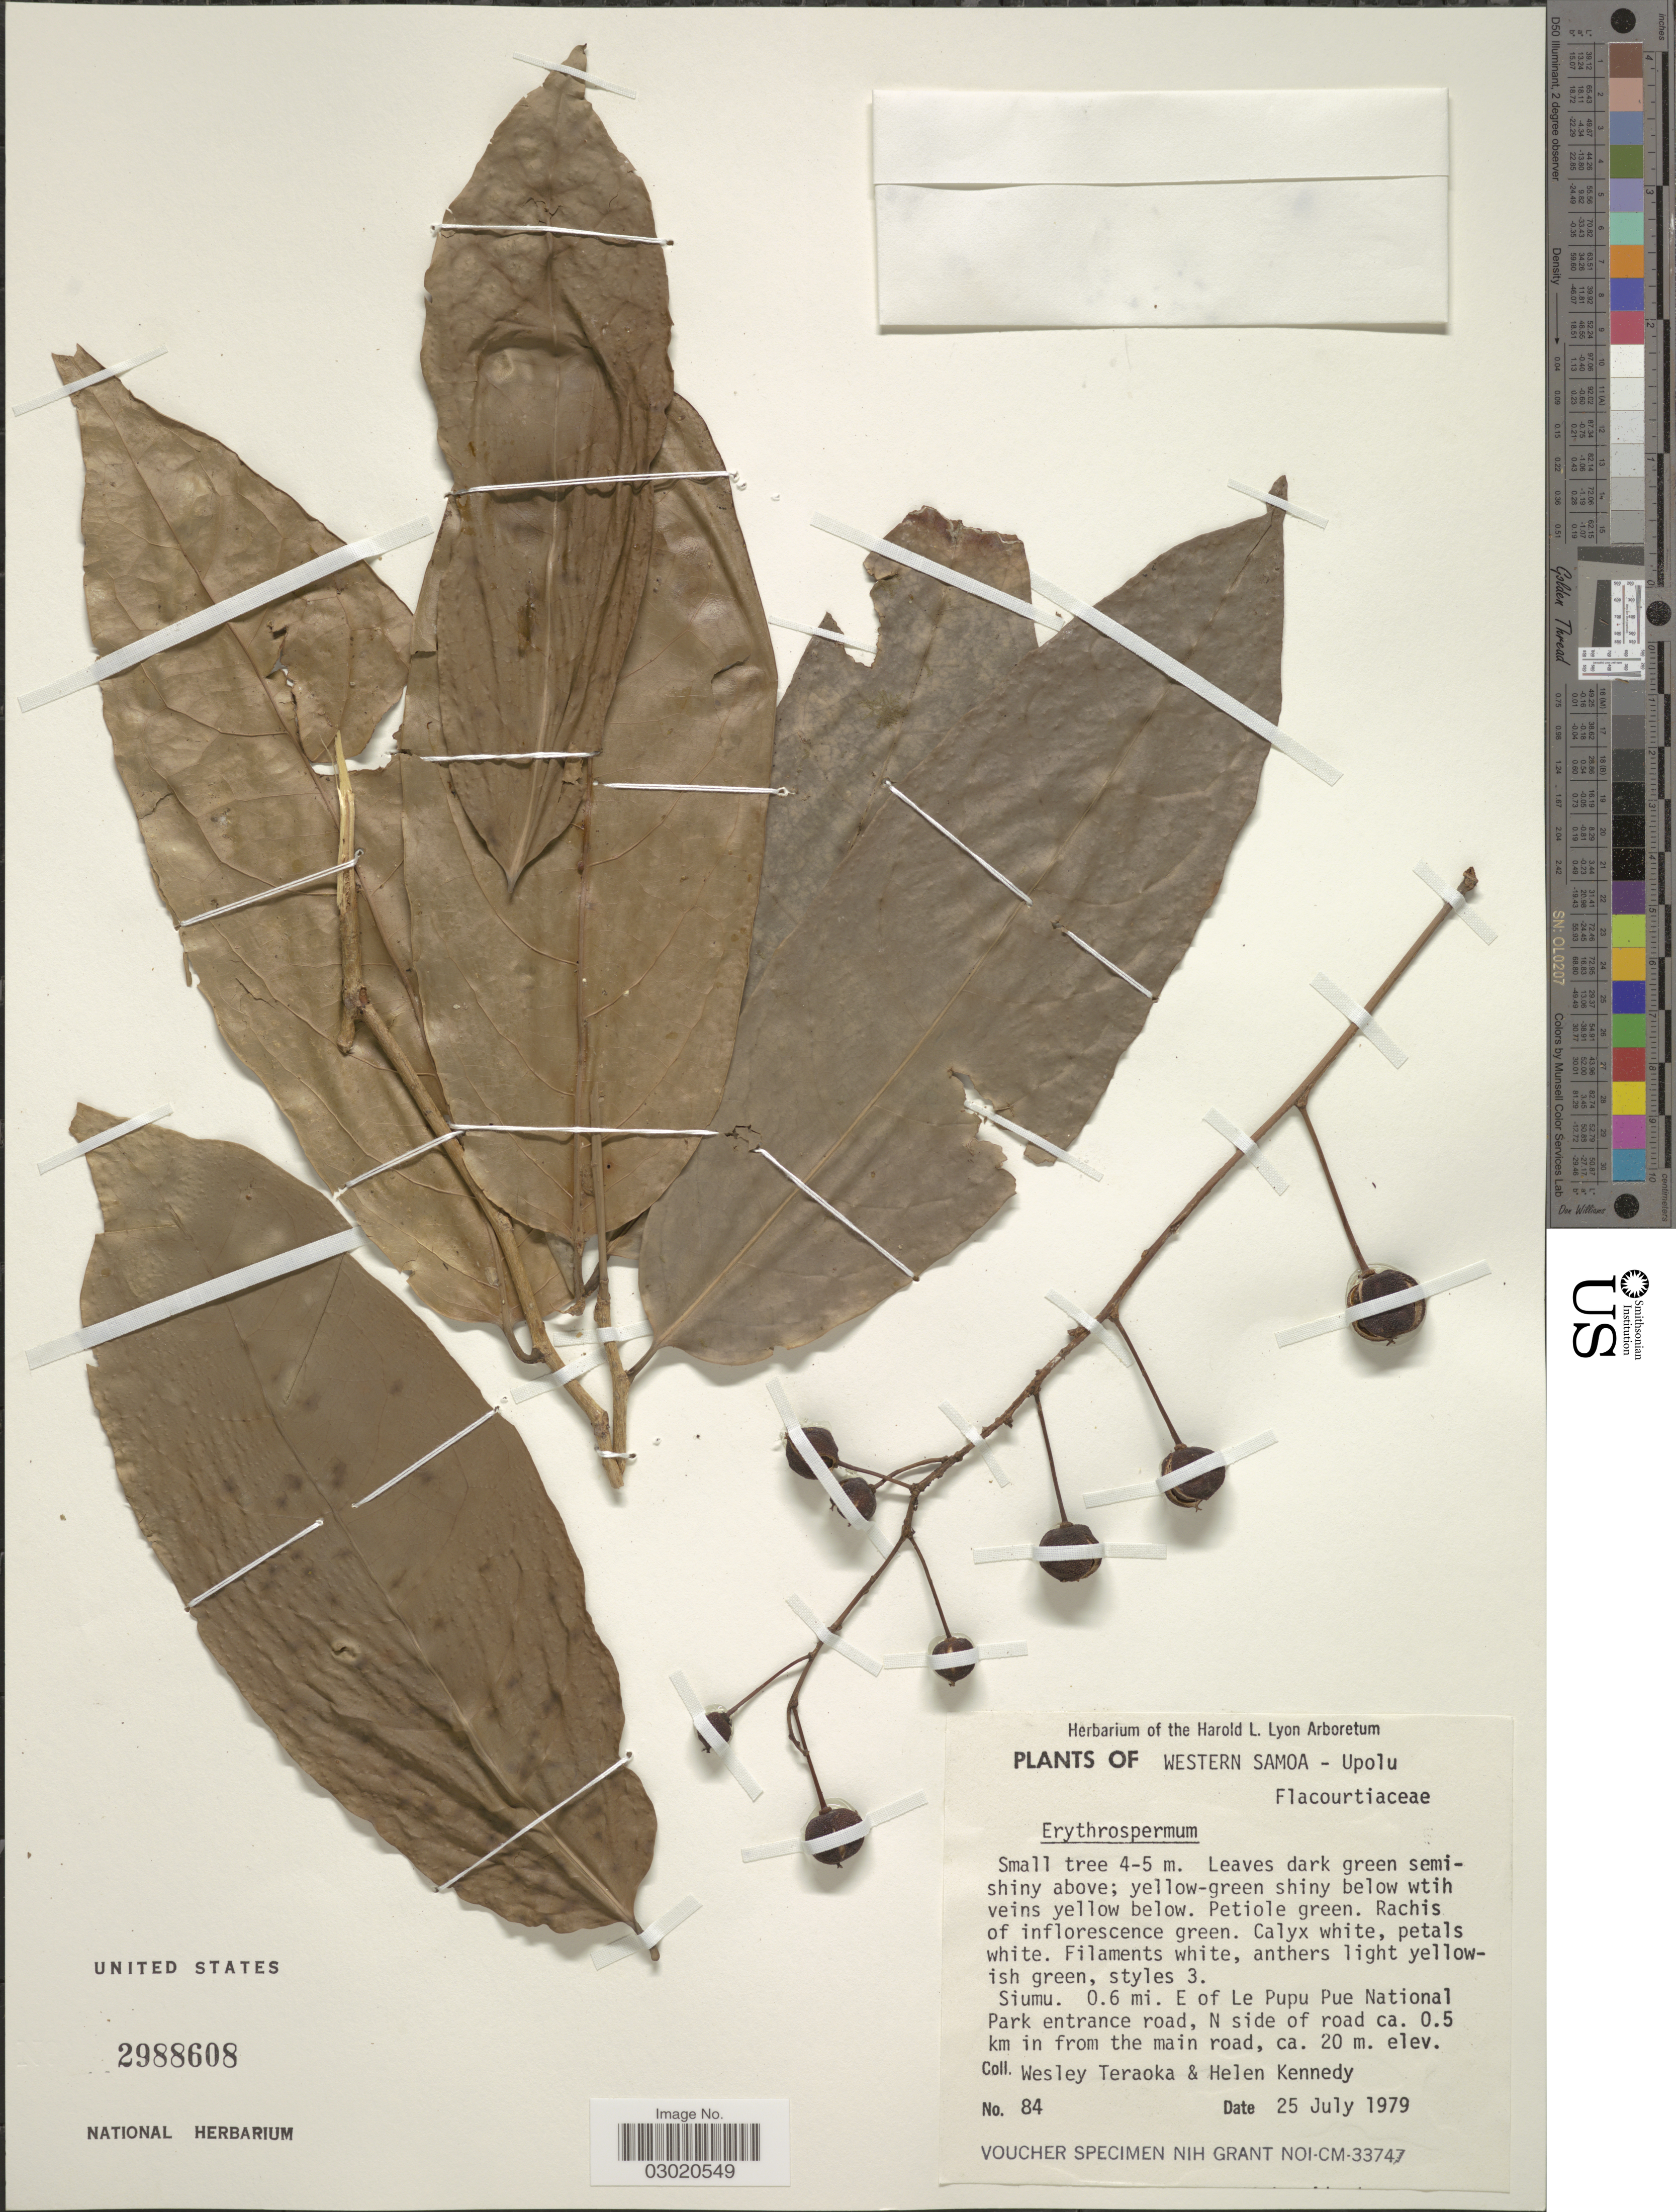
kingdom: Plantae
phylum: Tracheophyta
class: Magnoliopsida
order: Malpighiales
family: Achariaceae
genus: Erythrospermum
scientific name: Erythrospermum sp.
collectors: W. Teraoka & H. Kennedy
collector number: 84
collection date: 1979-07-25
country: Samoa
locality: Upolu, Siumu. 0.6 mi. E of Le Pupu Pue National Park entrance road, N side of road ca. 0.5 km in from the main road.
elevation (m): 20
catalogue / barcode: US 2988608